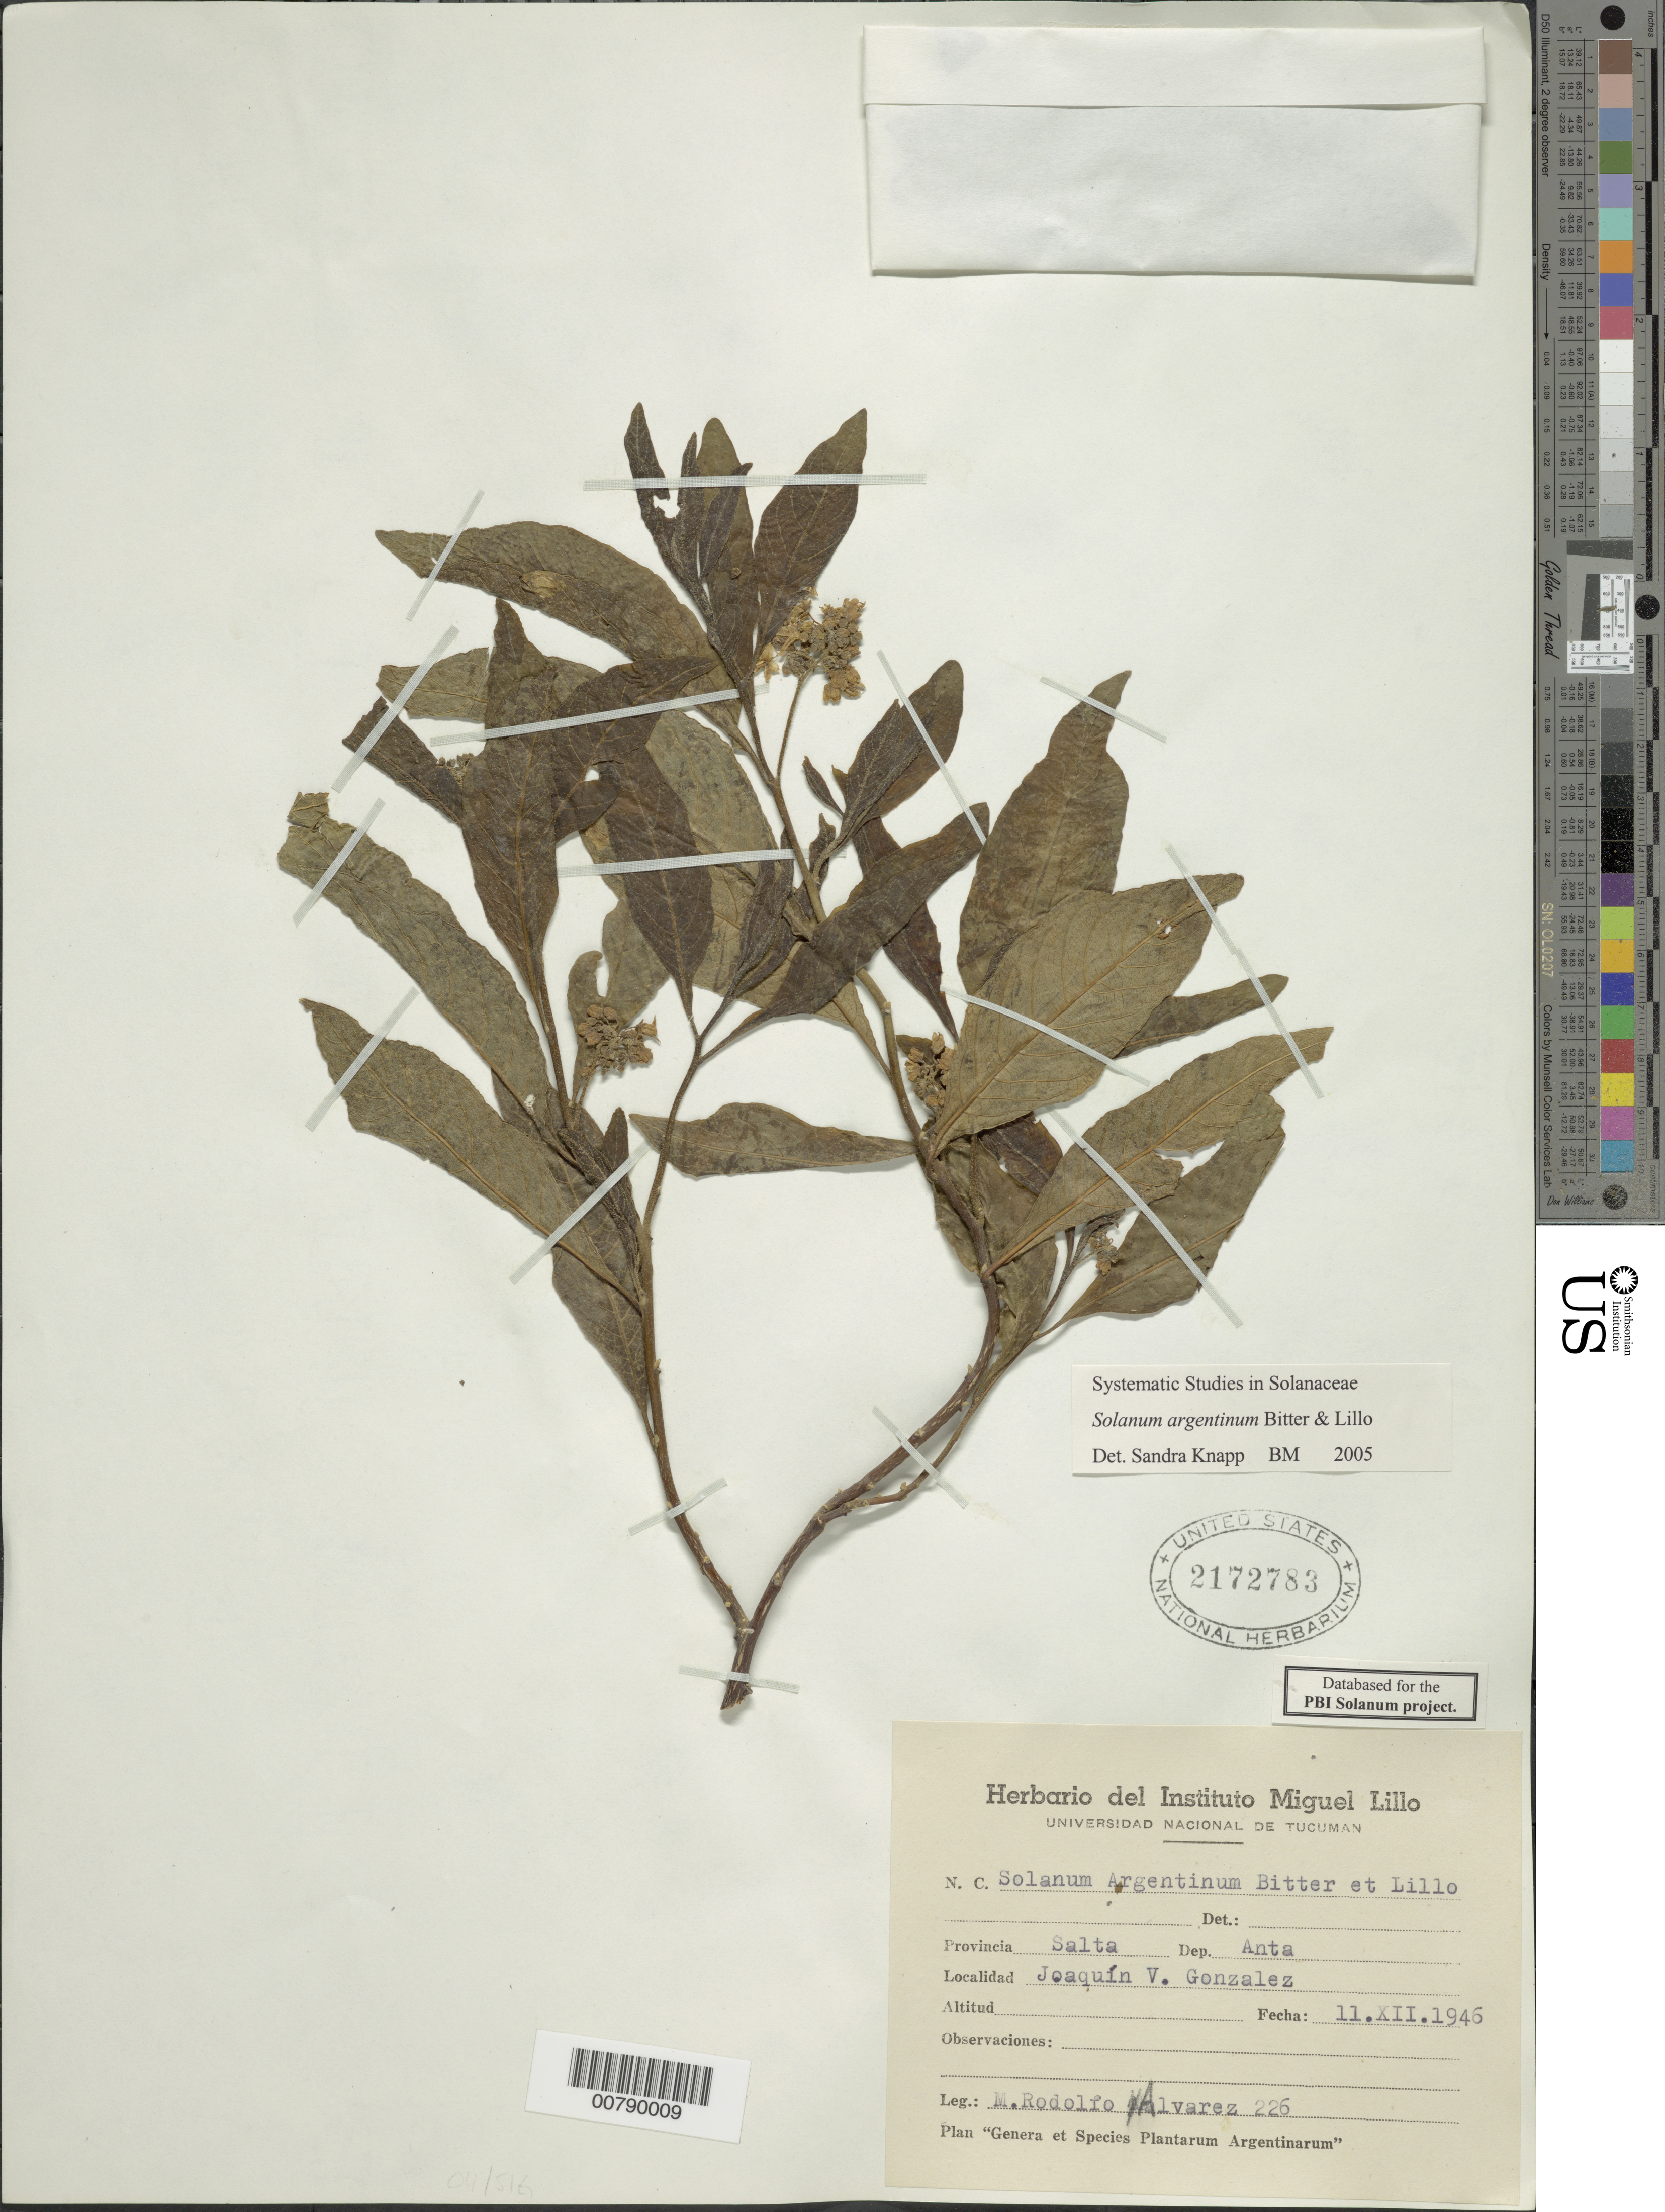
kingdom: Plantae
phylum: Tracheophyta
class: Magnoliopsida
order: Solanales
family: Solanaceae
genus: Solanum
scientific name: Solanum argentinum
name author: Bitter & Lillo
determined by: Knapp, S. D.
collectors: M. Alvarez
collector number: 226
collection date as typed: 11 Dec 1946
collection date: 1946-12-11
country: Argentina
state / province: Salta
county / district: Anta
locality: Joaquín V. Gonzalez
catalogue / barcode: US 2172783